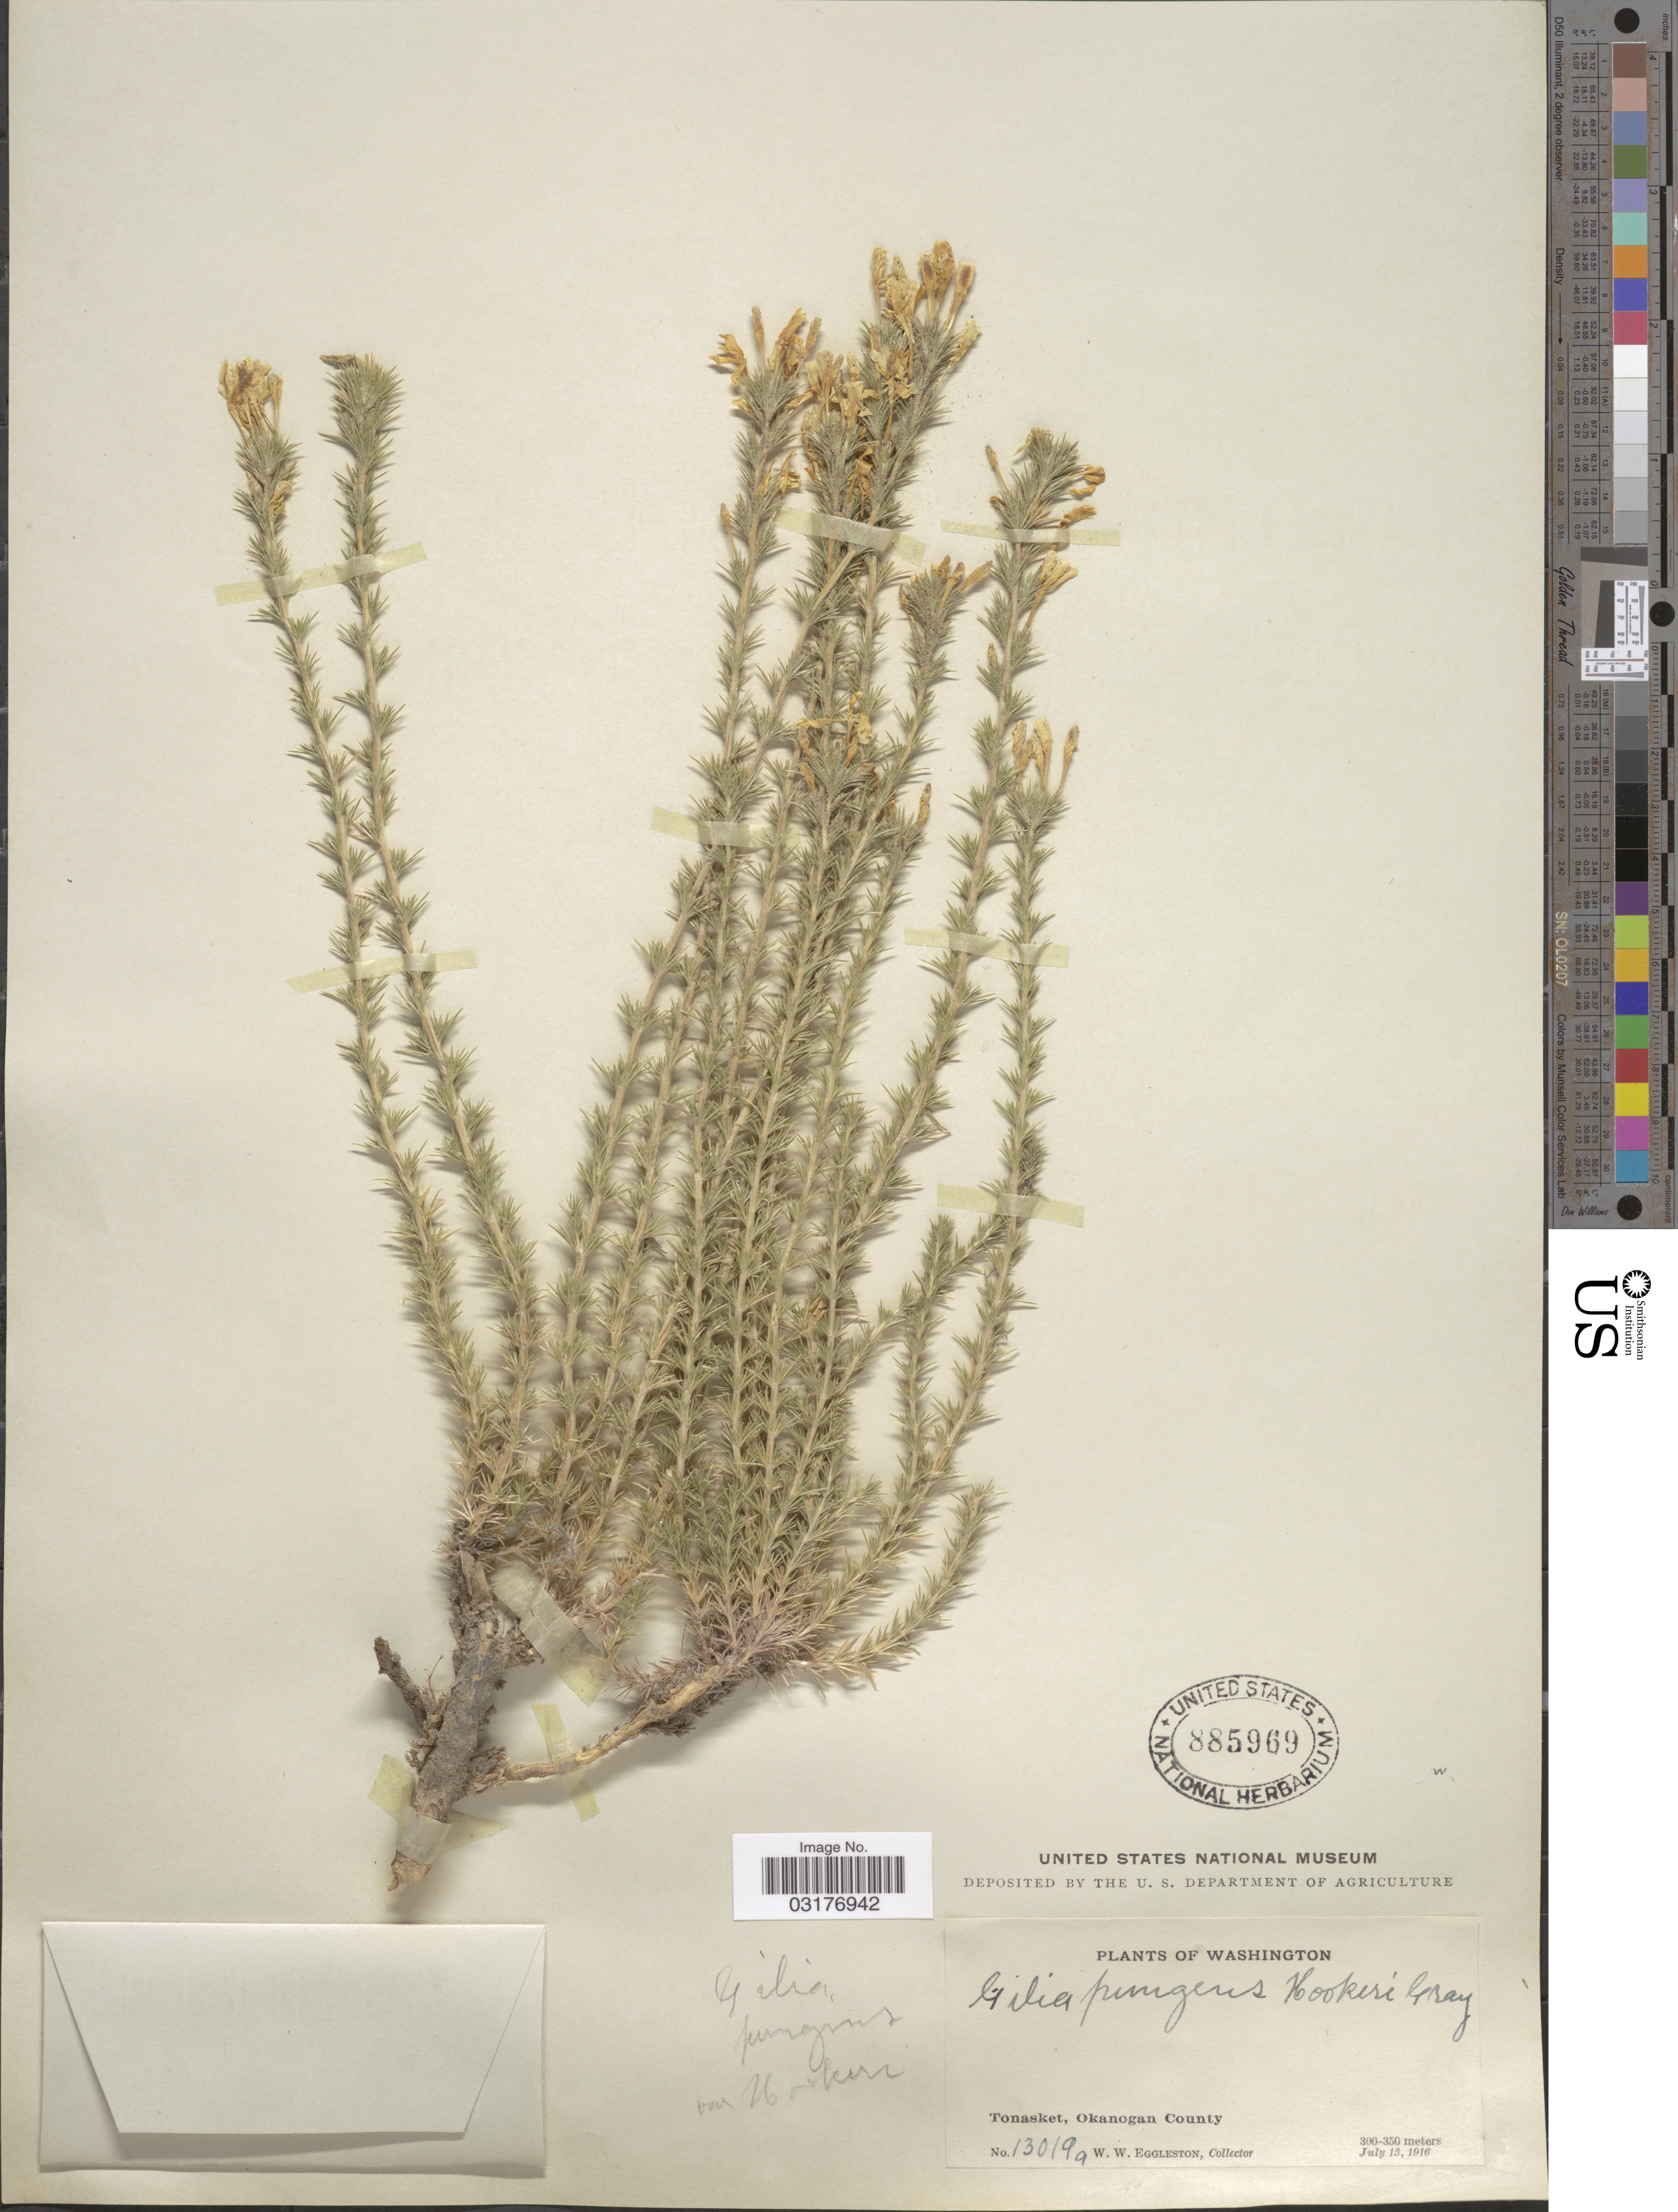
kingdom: Plantae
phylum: Tracheophyta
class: Magnoliopsida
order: Ericales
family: Polemoniaceae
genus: Linanthus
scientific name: Linanthus pungens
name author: (Torr.) J.M. Porter & L.A. Johnson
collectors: W. W. Eggleston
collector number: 13019a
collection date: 1916-07-13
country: United States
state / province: Washington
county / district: Okanogan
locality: Tonasket, Okanogan County.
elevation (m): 300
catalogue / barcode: US 885969